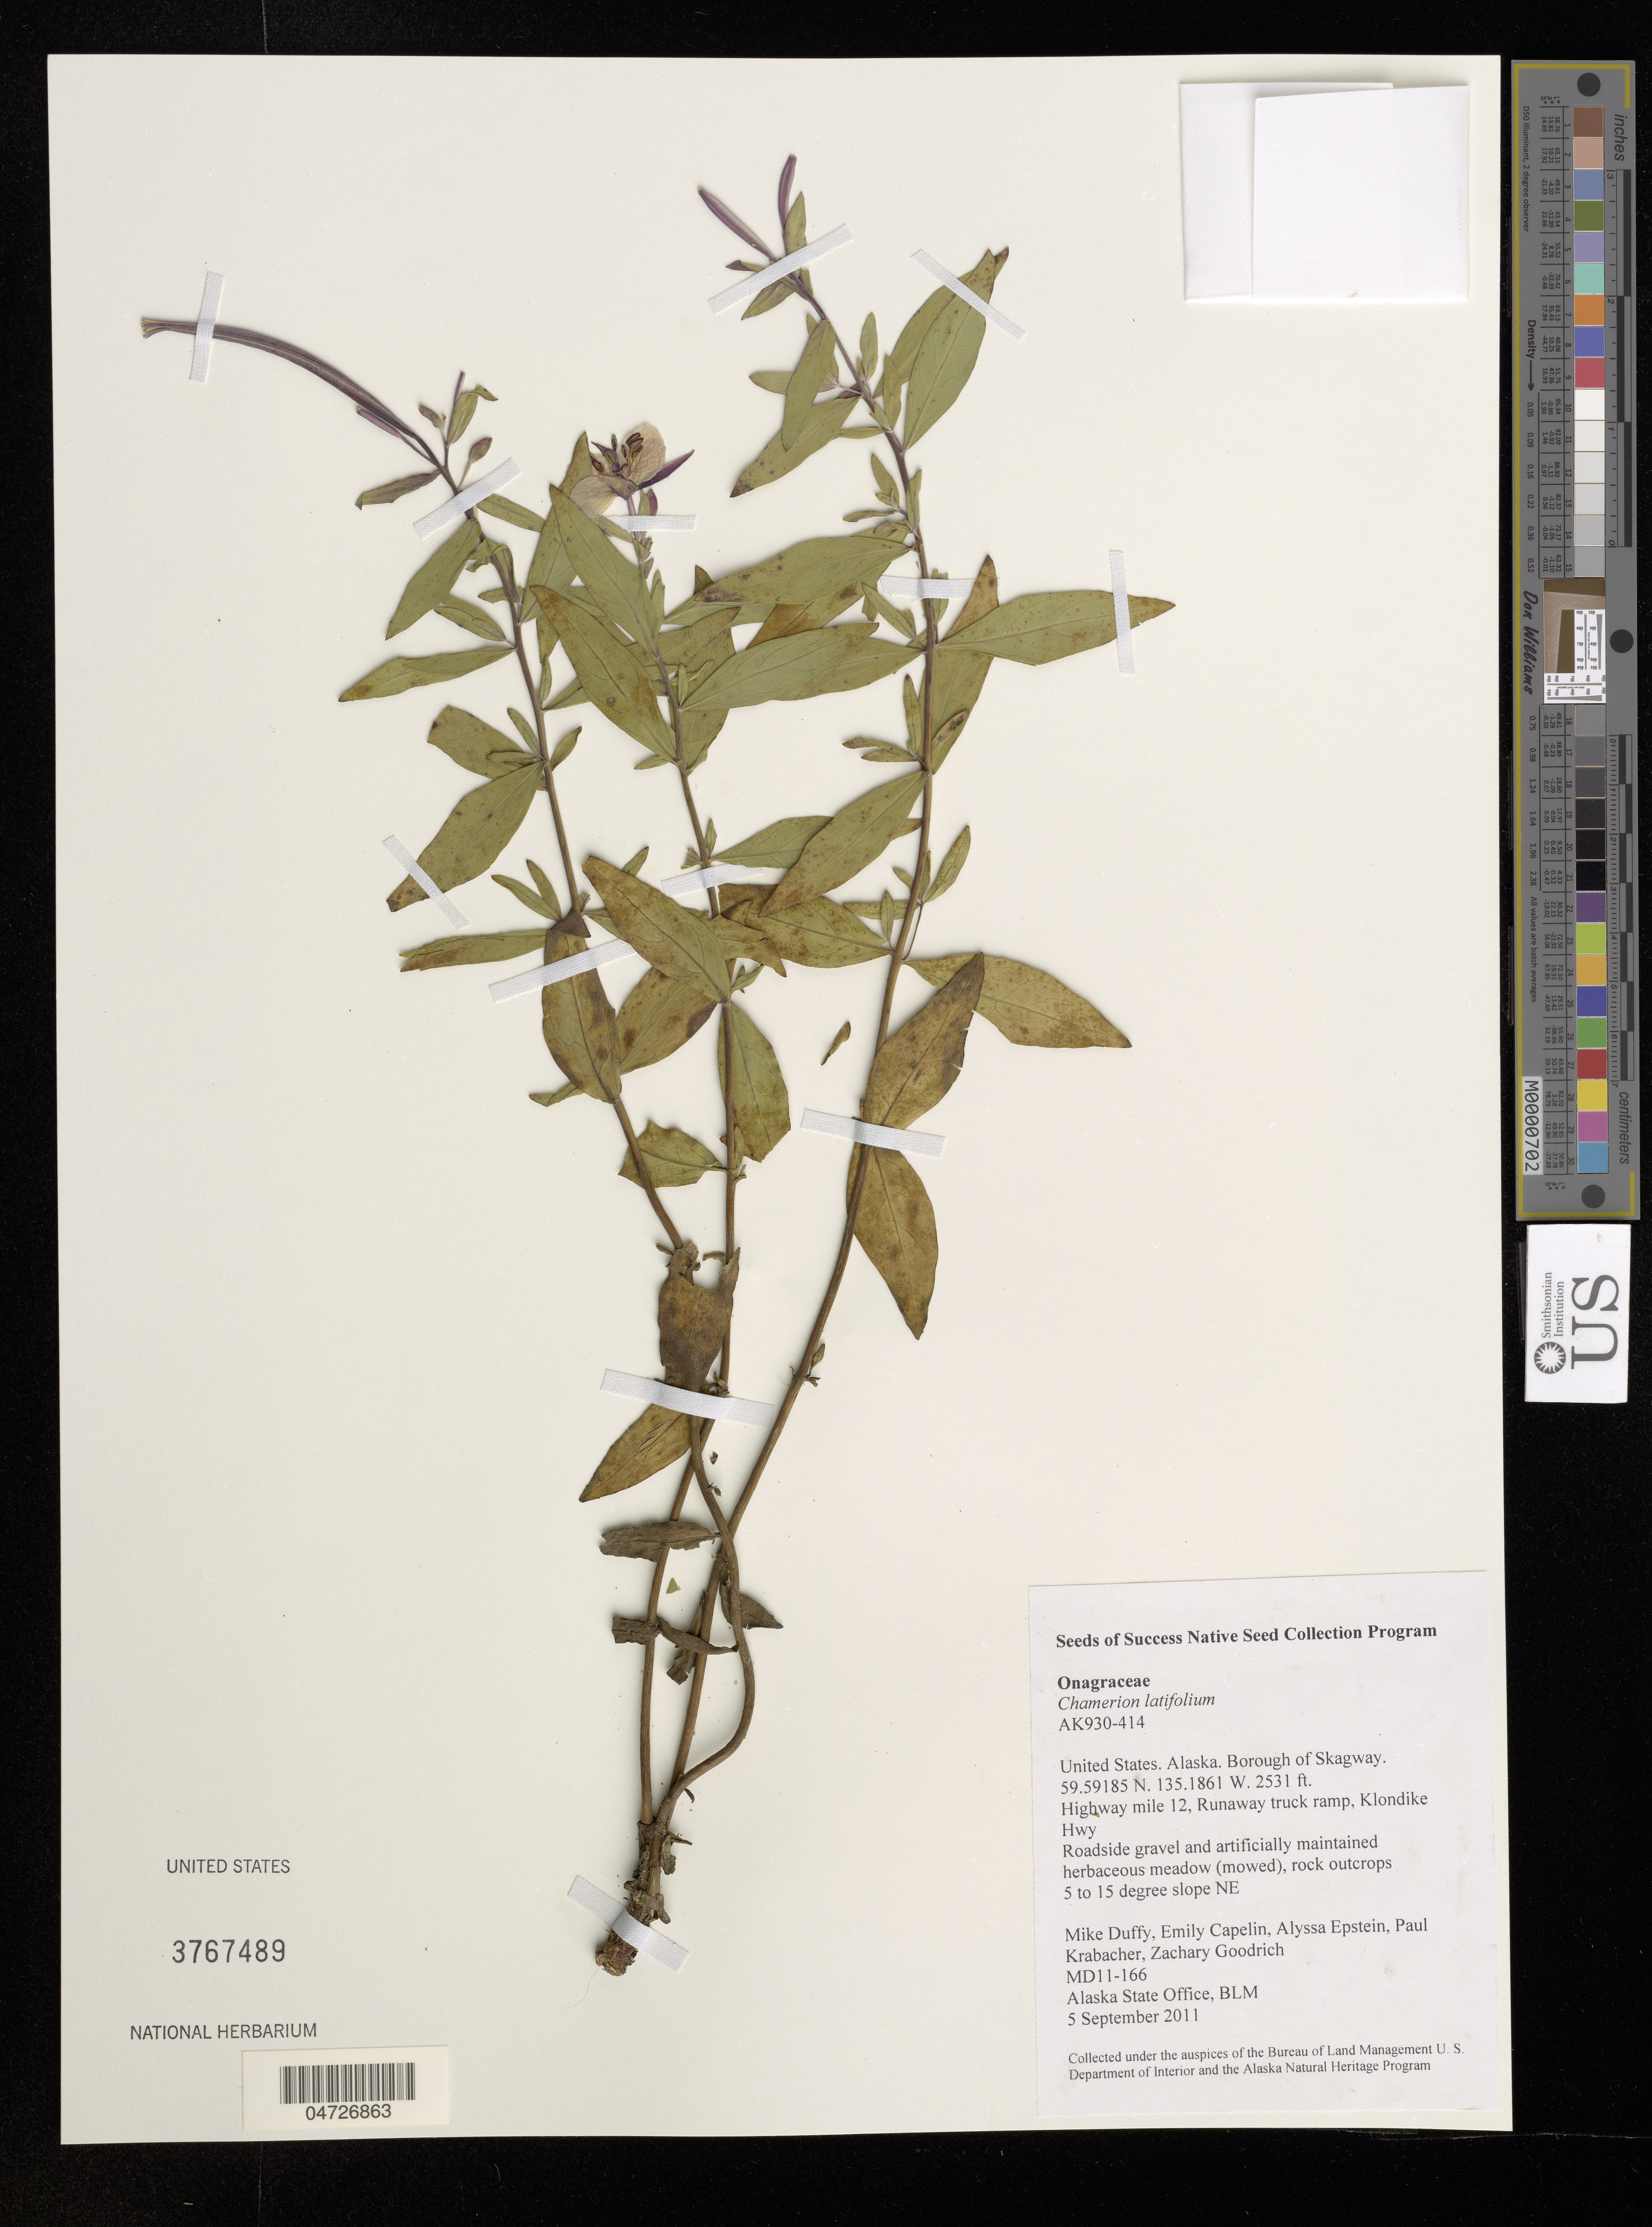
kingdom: Plantae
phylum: Tracheophyta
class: Magnoliopsida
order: Myrtales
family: Onagraceae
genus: Chamerion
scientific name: Chamerion latifolium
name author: (L.) Holub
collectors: M. Duffy, E. Capelin, A. Epstein, P. Krabacher & Z. Goodrich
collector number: MD11-166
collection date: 2011-09-05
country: United States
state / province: Alaska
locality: Borough of Skagway. Highway mile 12, Runaway truck ramp, Klondike Hwy.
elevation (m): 771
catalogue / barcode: US 3767489